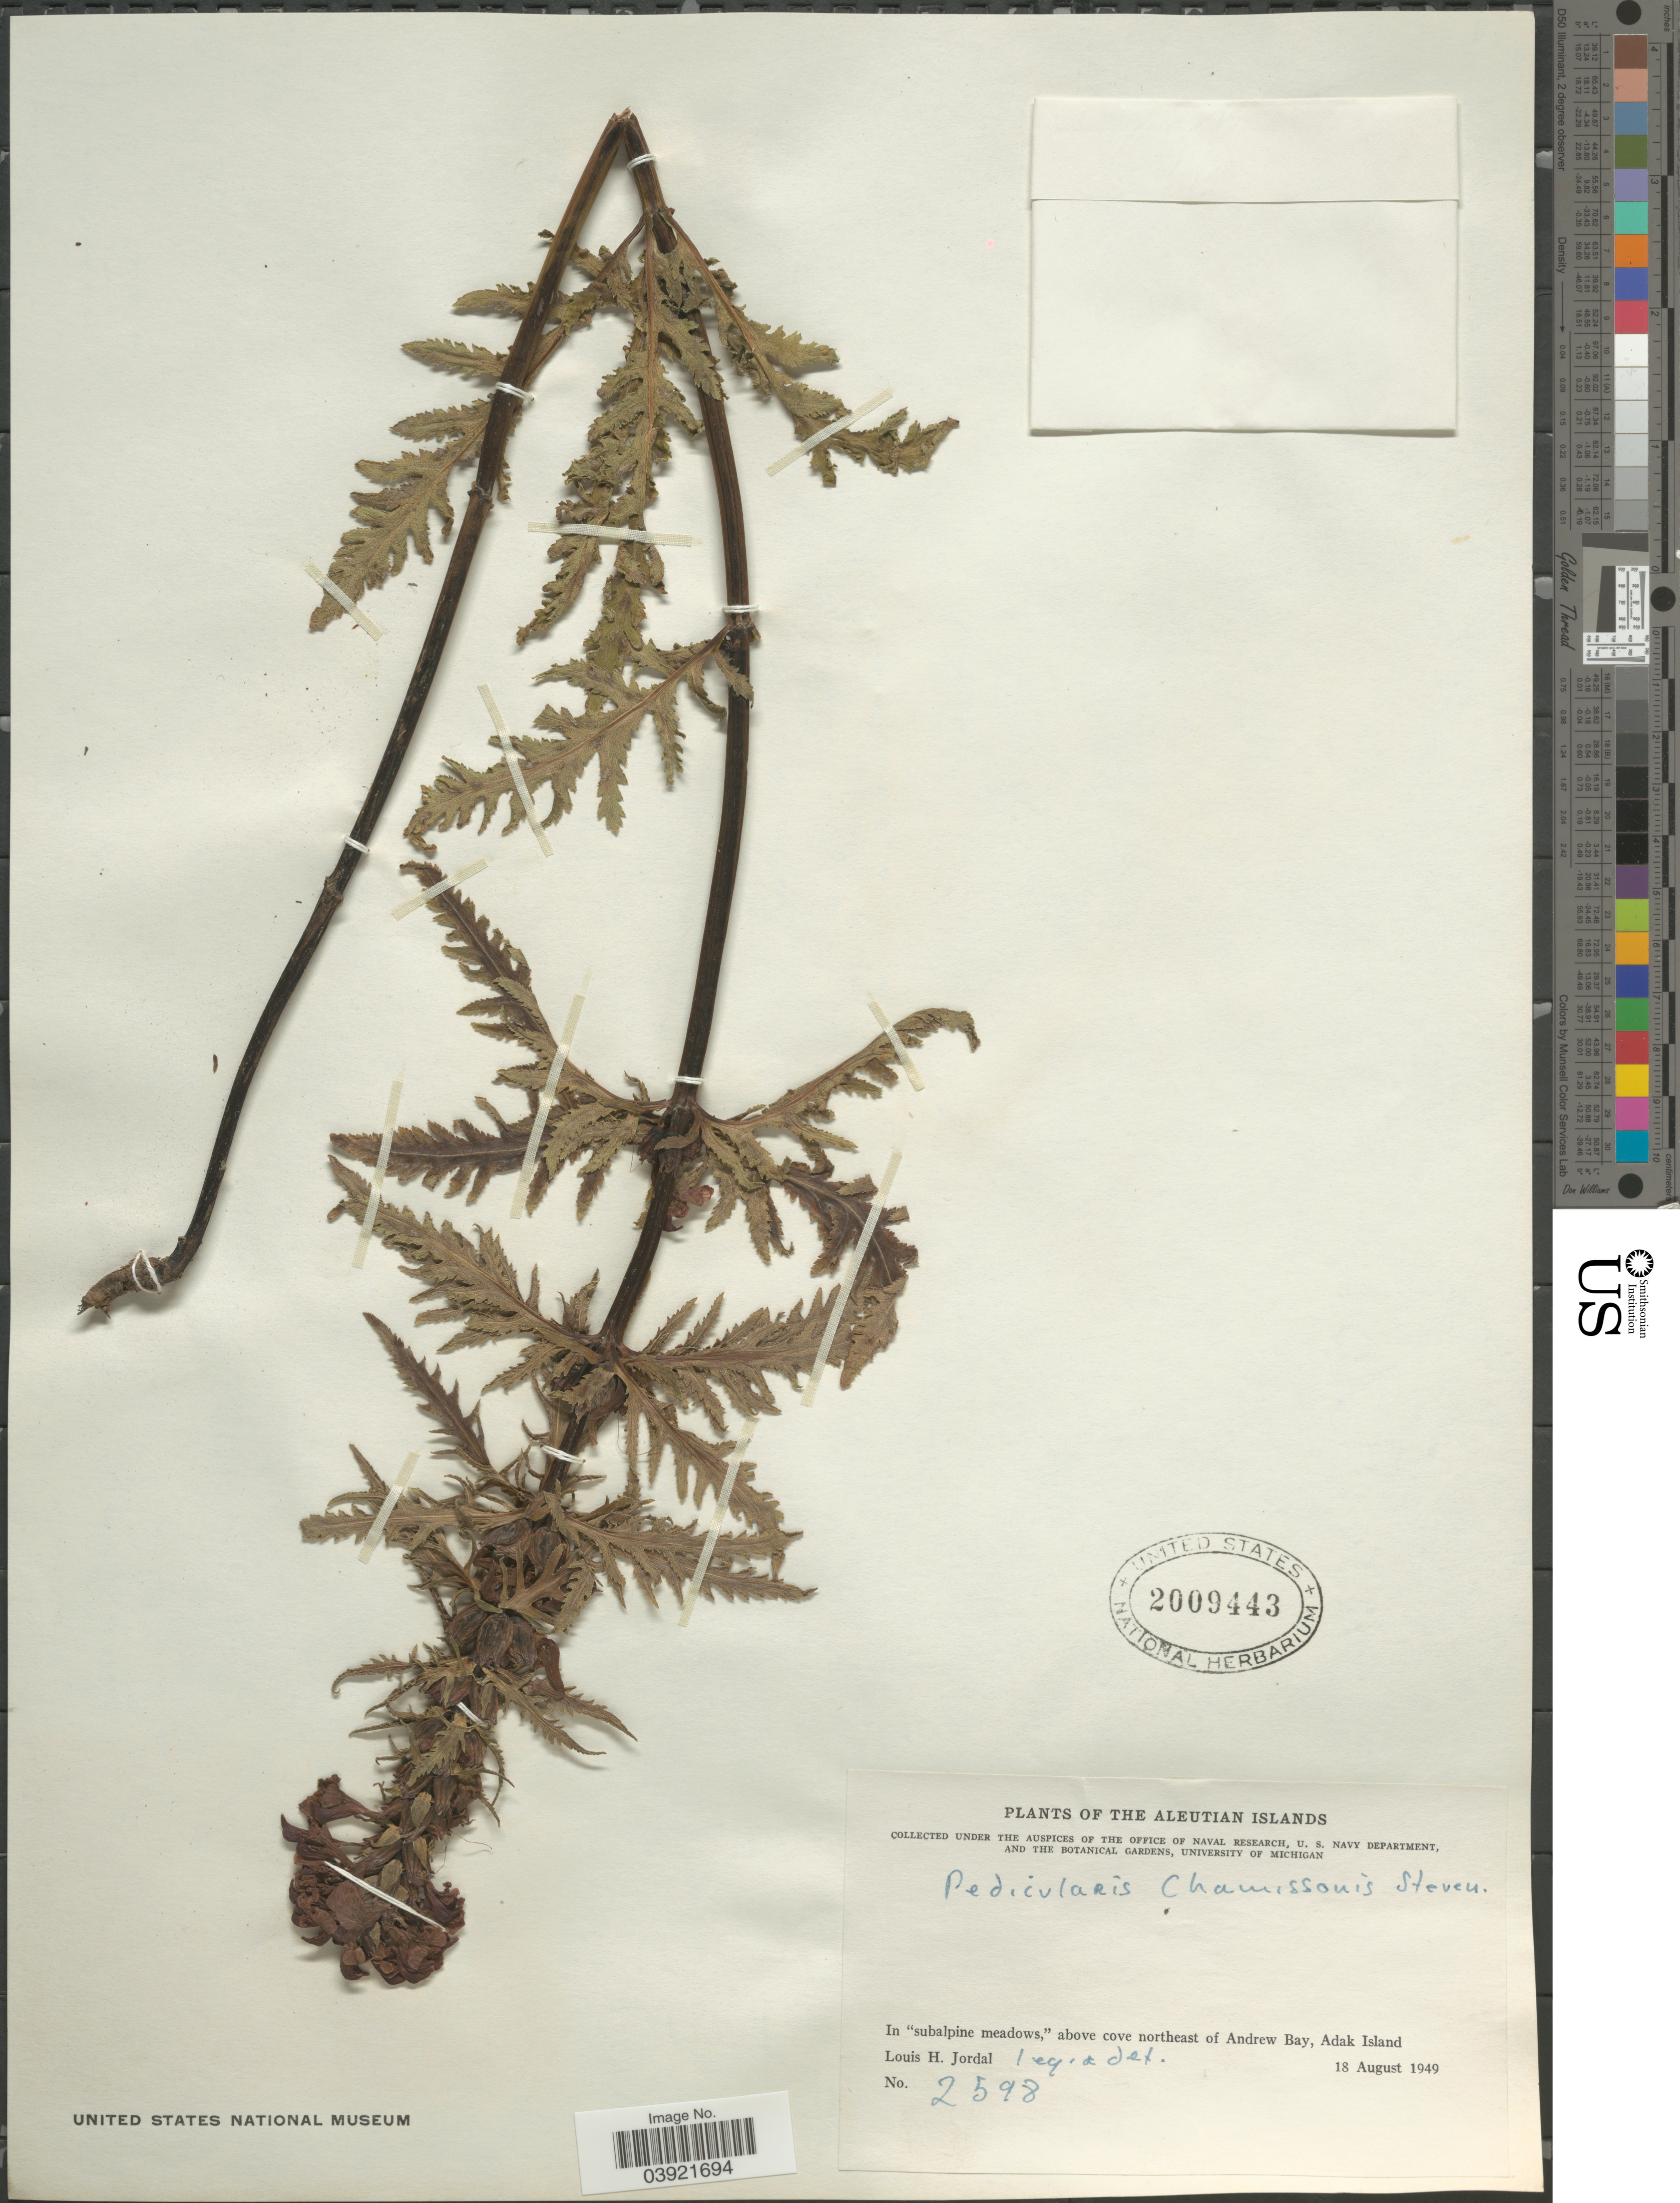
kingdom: Plantae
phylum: Tracheophyta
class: Magnoliopsida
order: Lamiales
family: Orobanchaceae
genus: Pedicularis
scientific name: Pedicularis chamissonis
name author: Steven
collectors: L. Jordal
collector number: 2598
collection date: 1949-08-18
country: United States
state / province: Alaska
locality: The Aleutian Islands. Above cove northeast of Andrew Bay, Adak Island.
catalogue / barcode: US 2009443